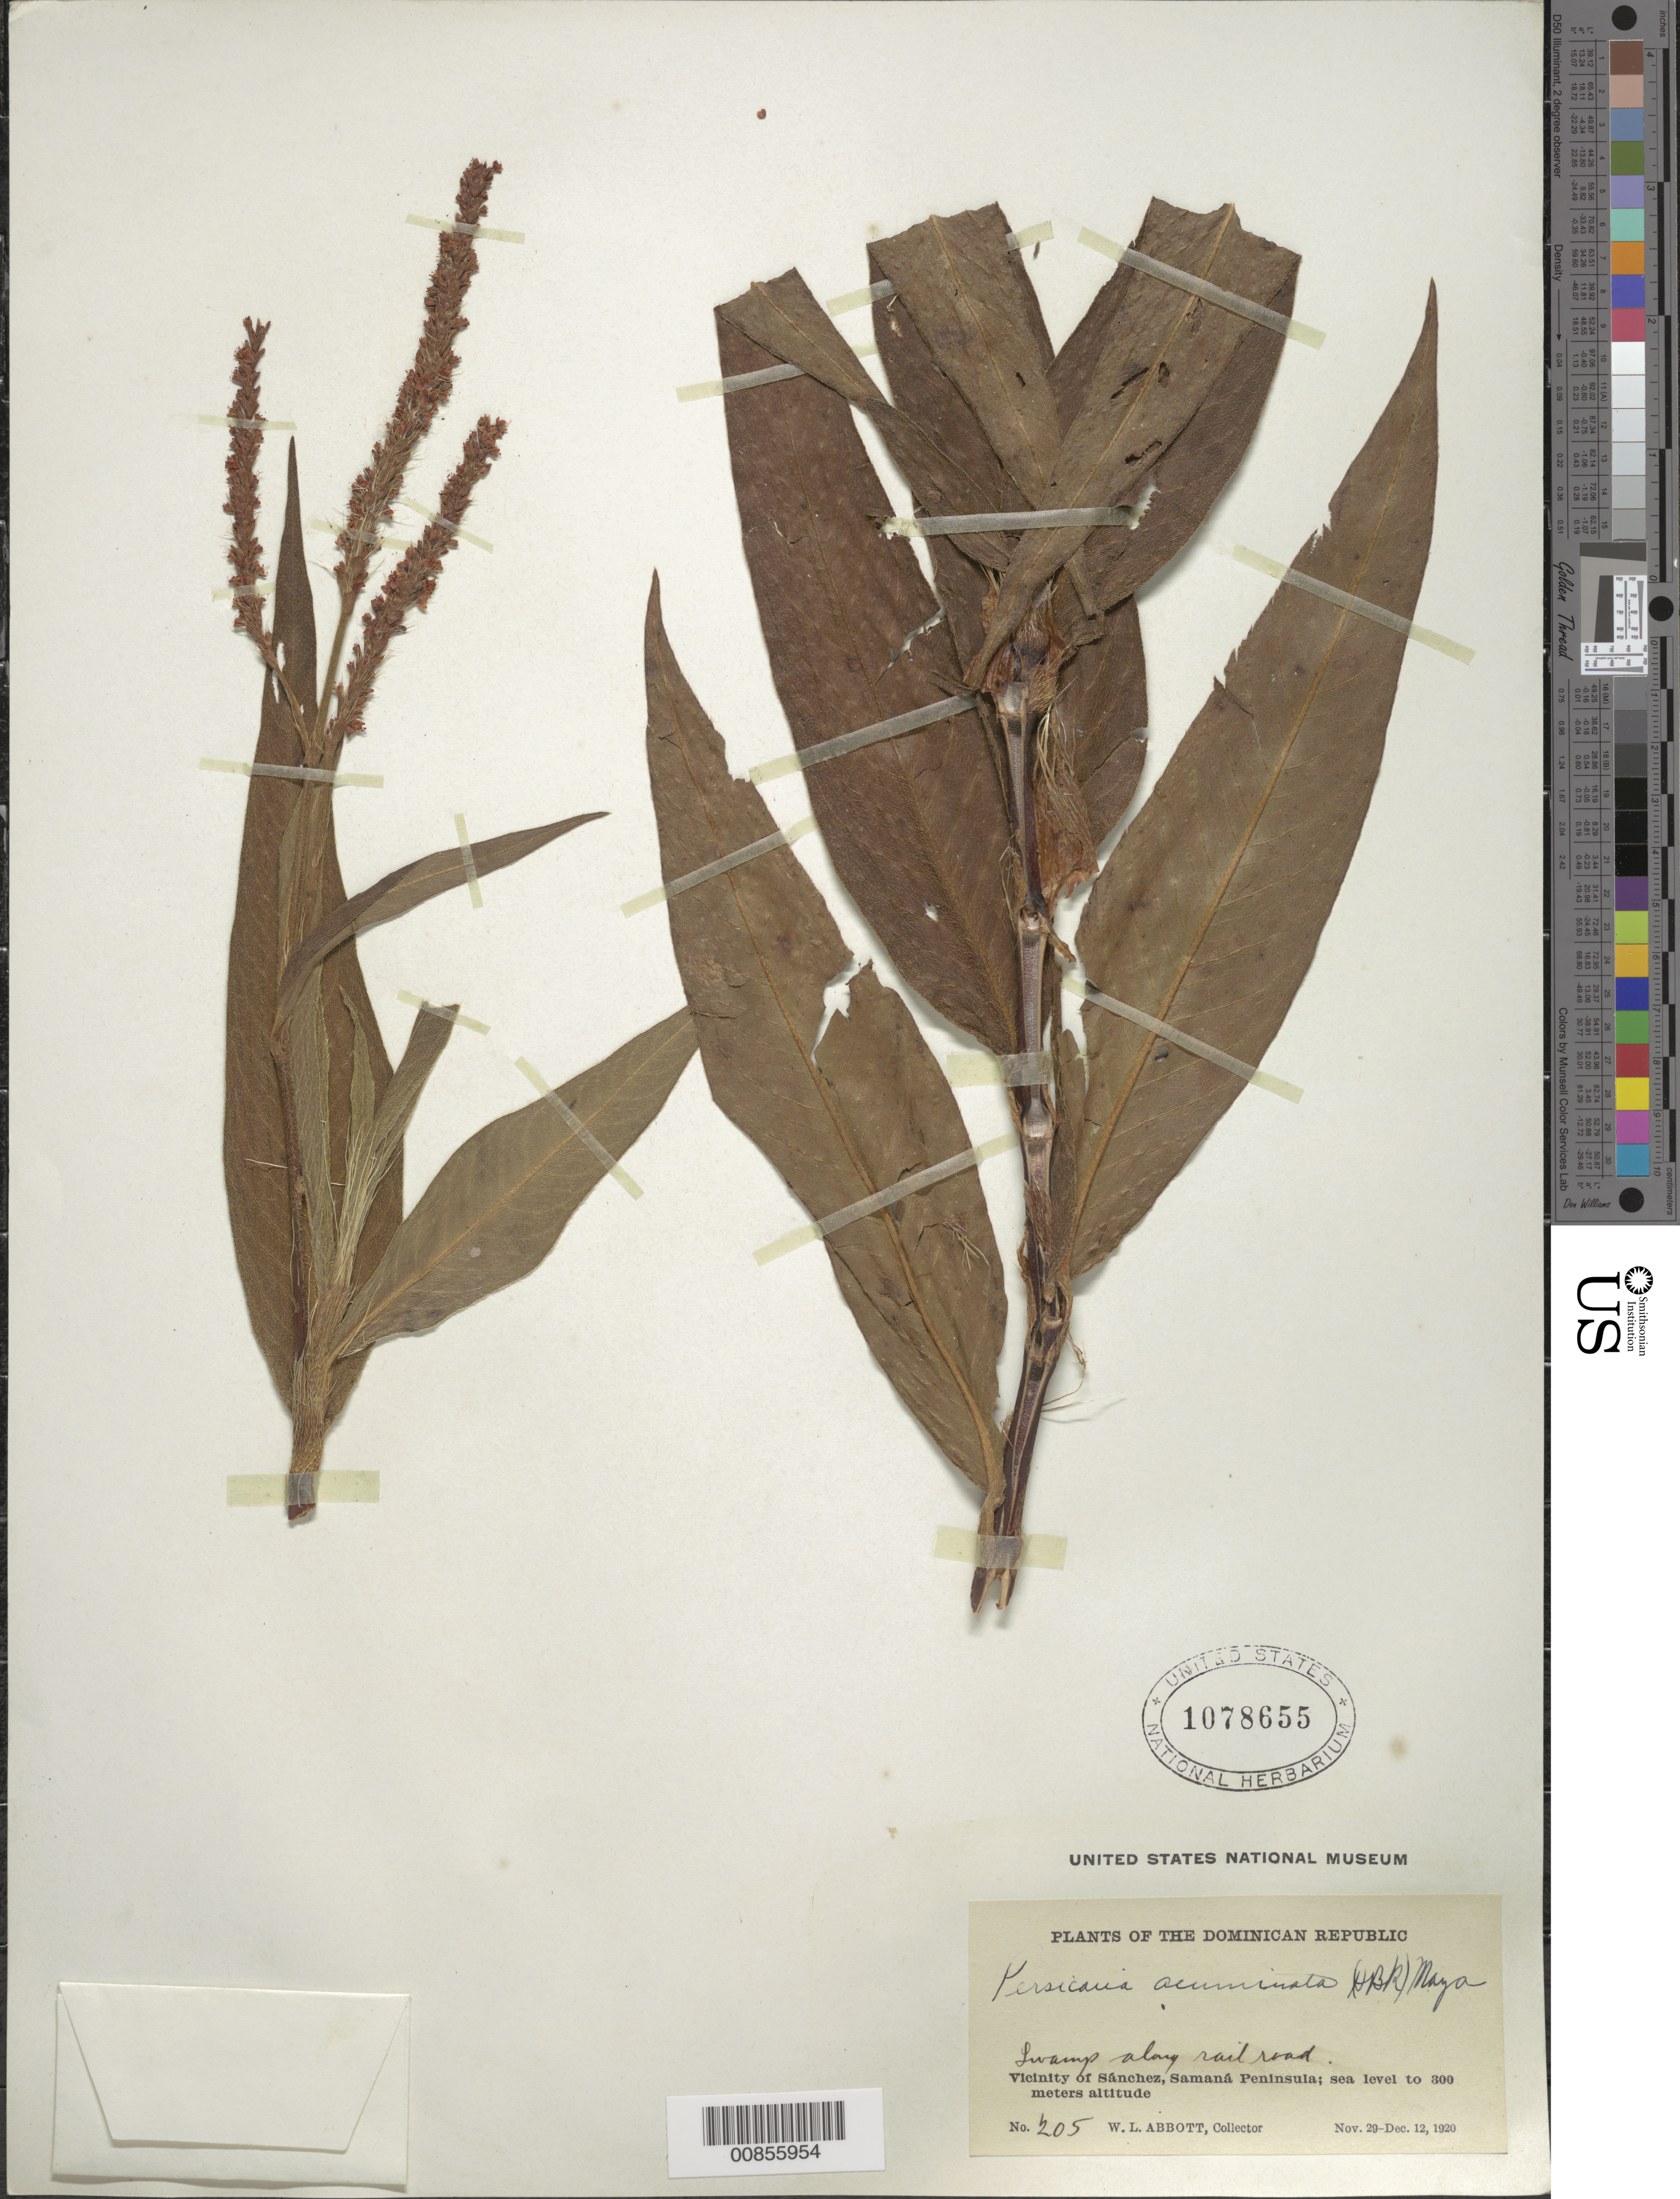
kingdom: Plantae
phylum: Tracheophyta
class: Magnoliopsida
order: Caryophyllales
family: Polygonaceae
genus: Polygonum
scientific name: Polygonum acuminatum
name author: Kunth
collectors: W. L. Abbott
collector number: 205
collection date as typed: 29 Nov 1920 to 12 Dec 1920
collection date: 1920-11-29/1920-12-12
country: Dominican Republic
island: Hispaniola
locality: Vicinity of Sánchez, Samaná Península. Swamp along rail road.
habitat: Swamp.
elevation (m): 0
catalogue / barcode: US 1078655